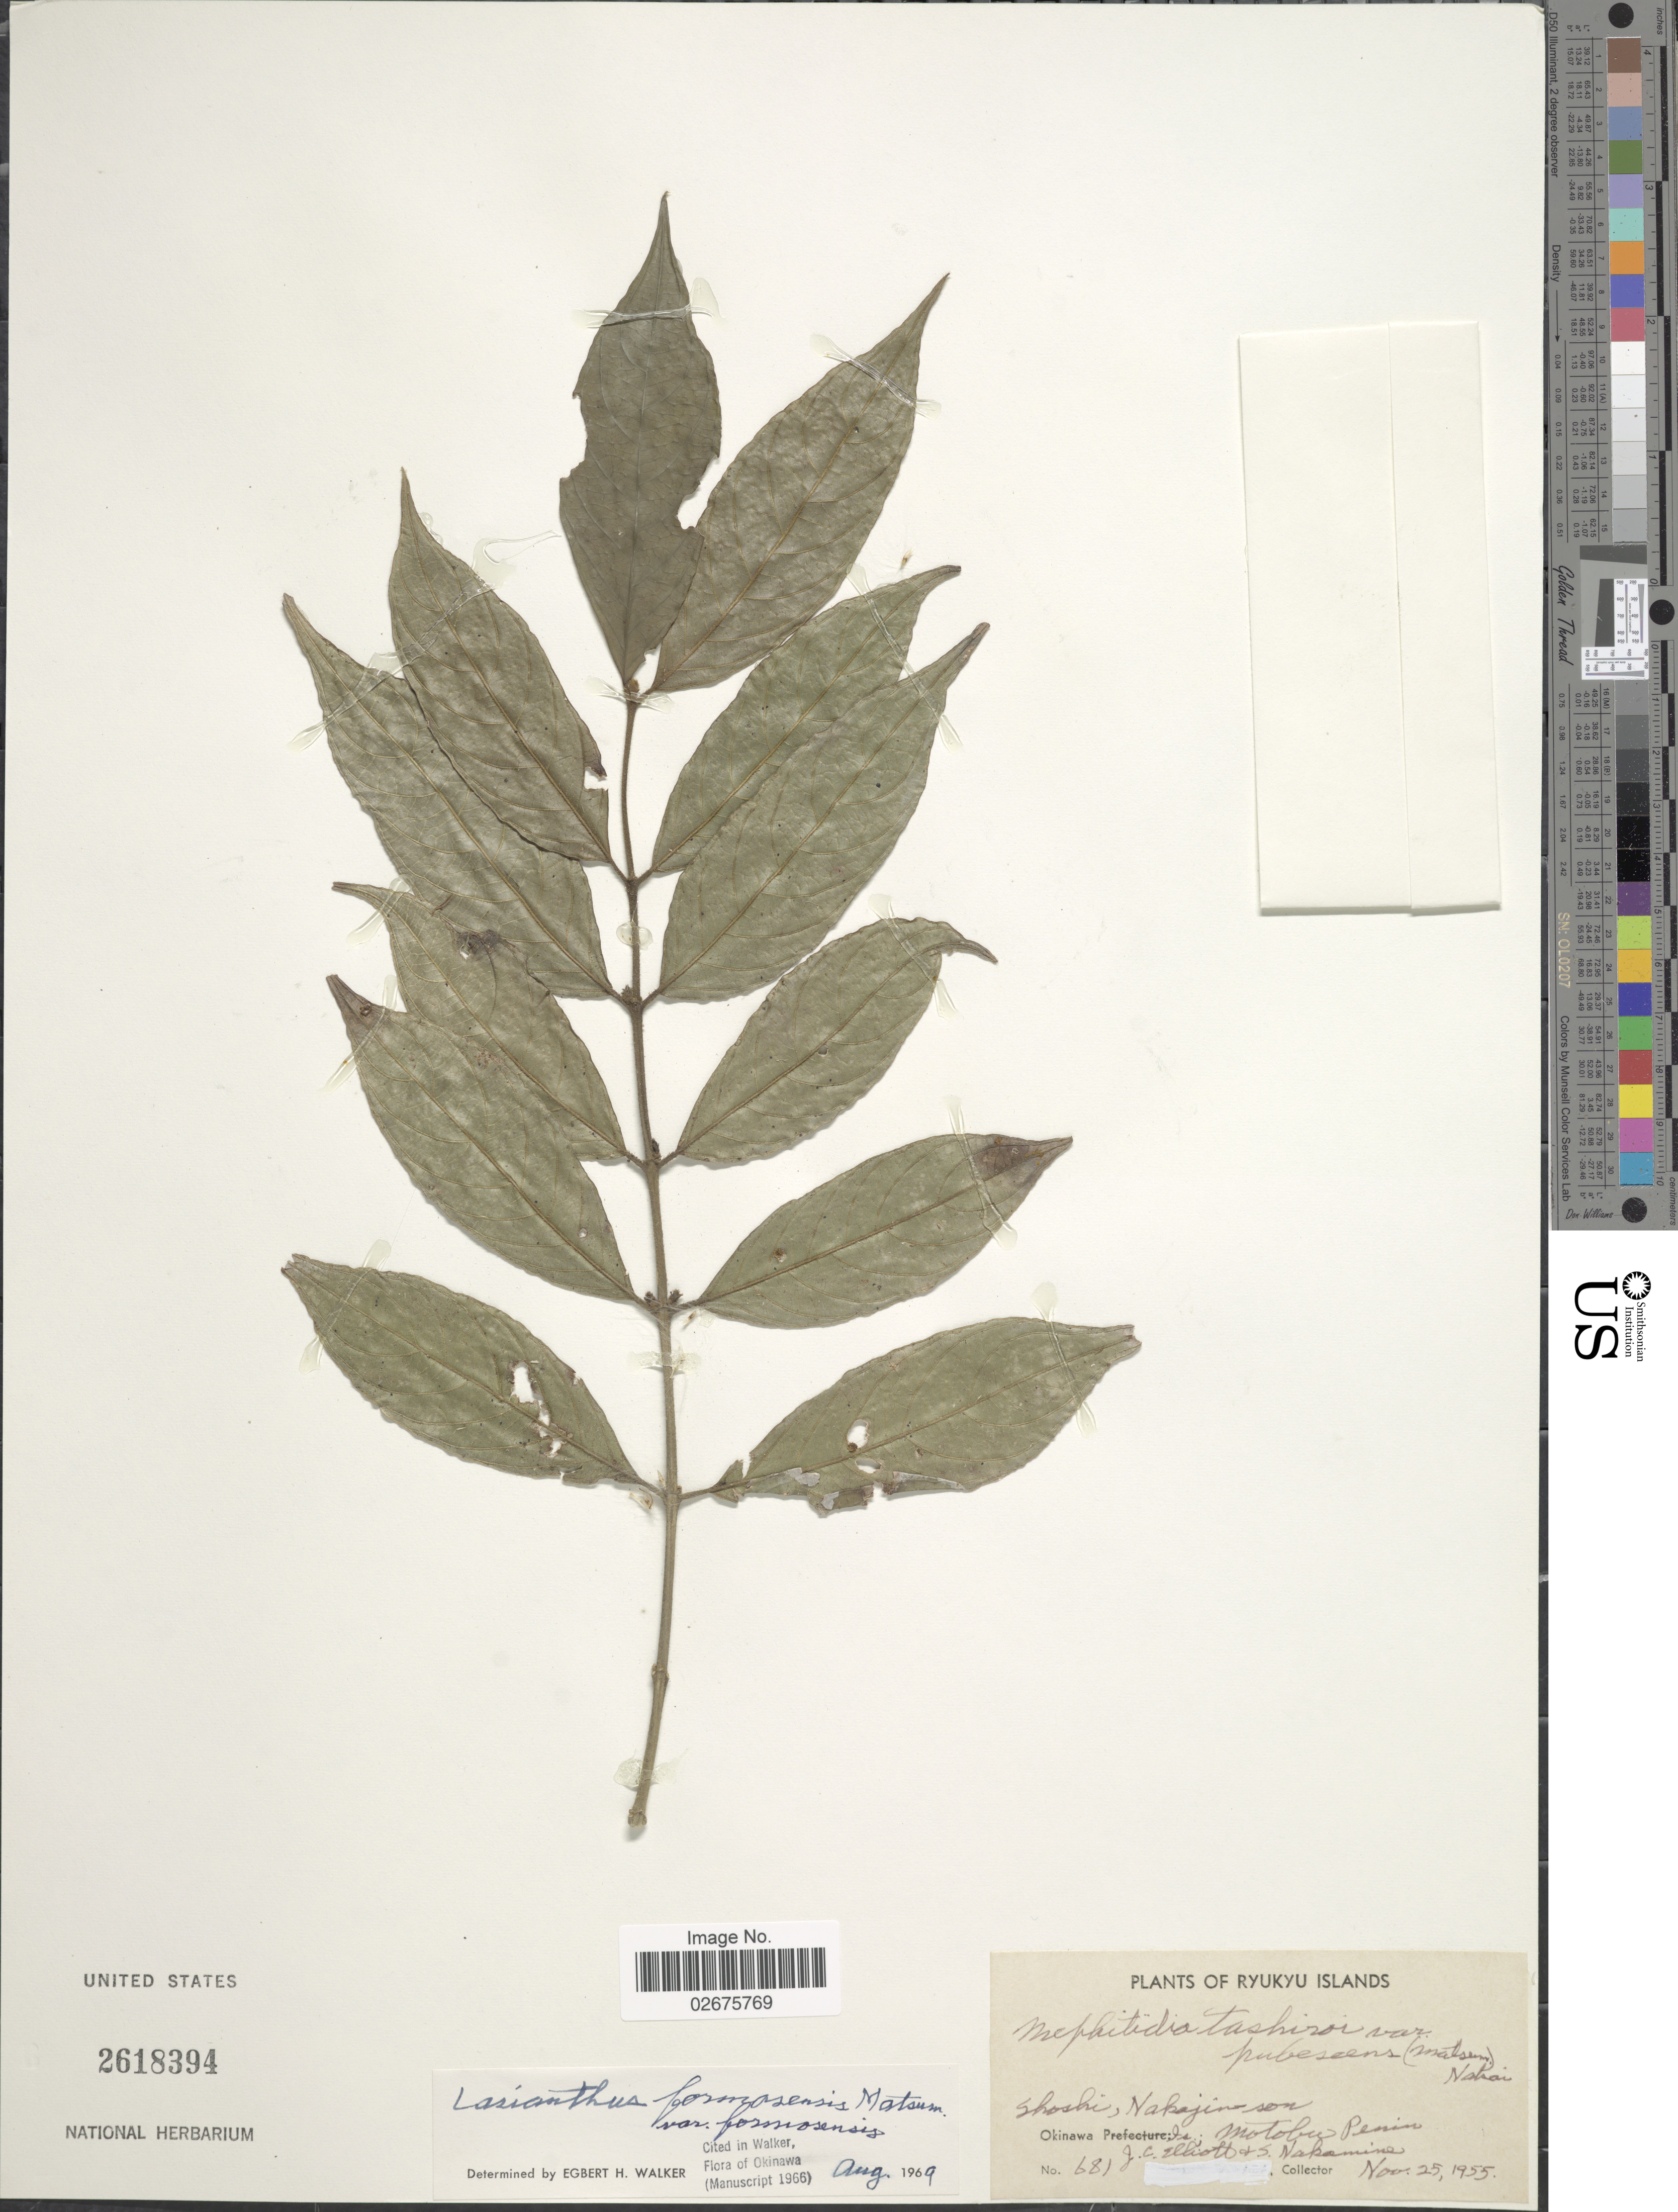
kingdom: Plantae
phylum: Tracheophyta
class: Magnoliopsida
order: Gentianales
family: Rubiaceae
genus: Lasianthus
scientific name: Lasianthus formosensis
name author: Matsum.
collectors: J. C. Elliott & S. Nakamina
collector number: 681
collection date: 1955-11-25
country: Japan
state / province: Okinawa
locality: Shoshi, Nakajinson, Okinawa Is.: Motobu Penin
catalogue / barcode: US 2618394